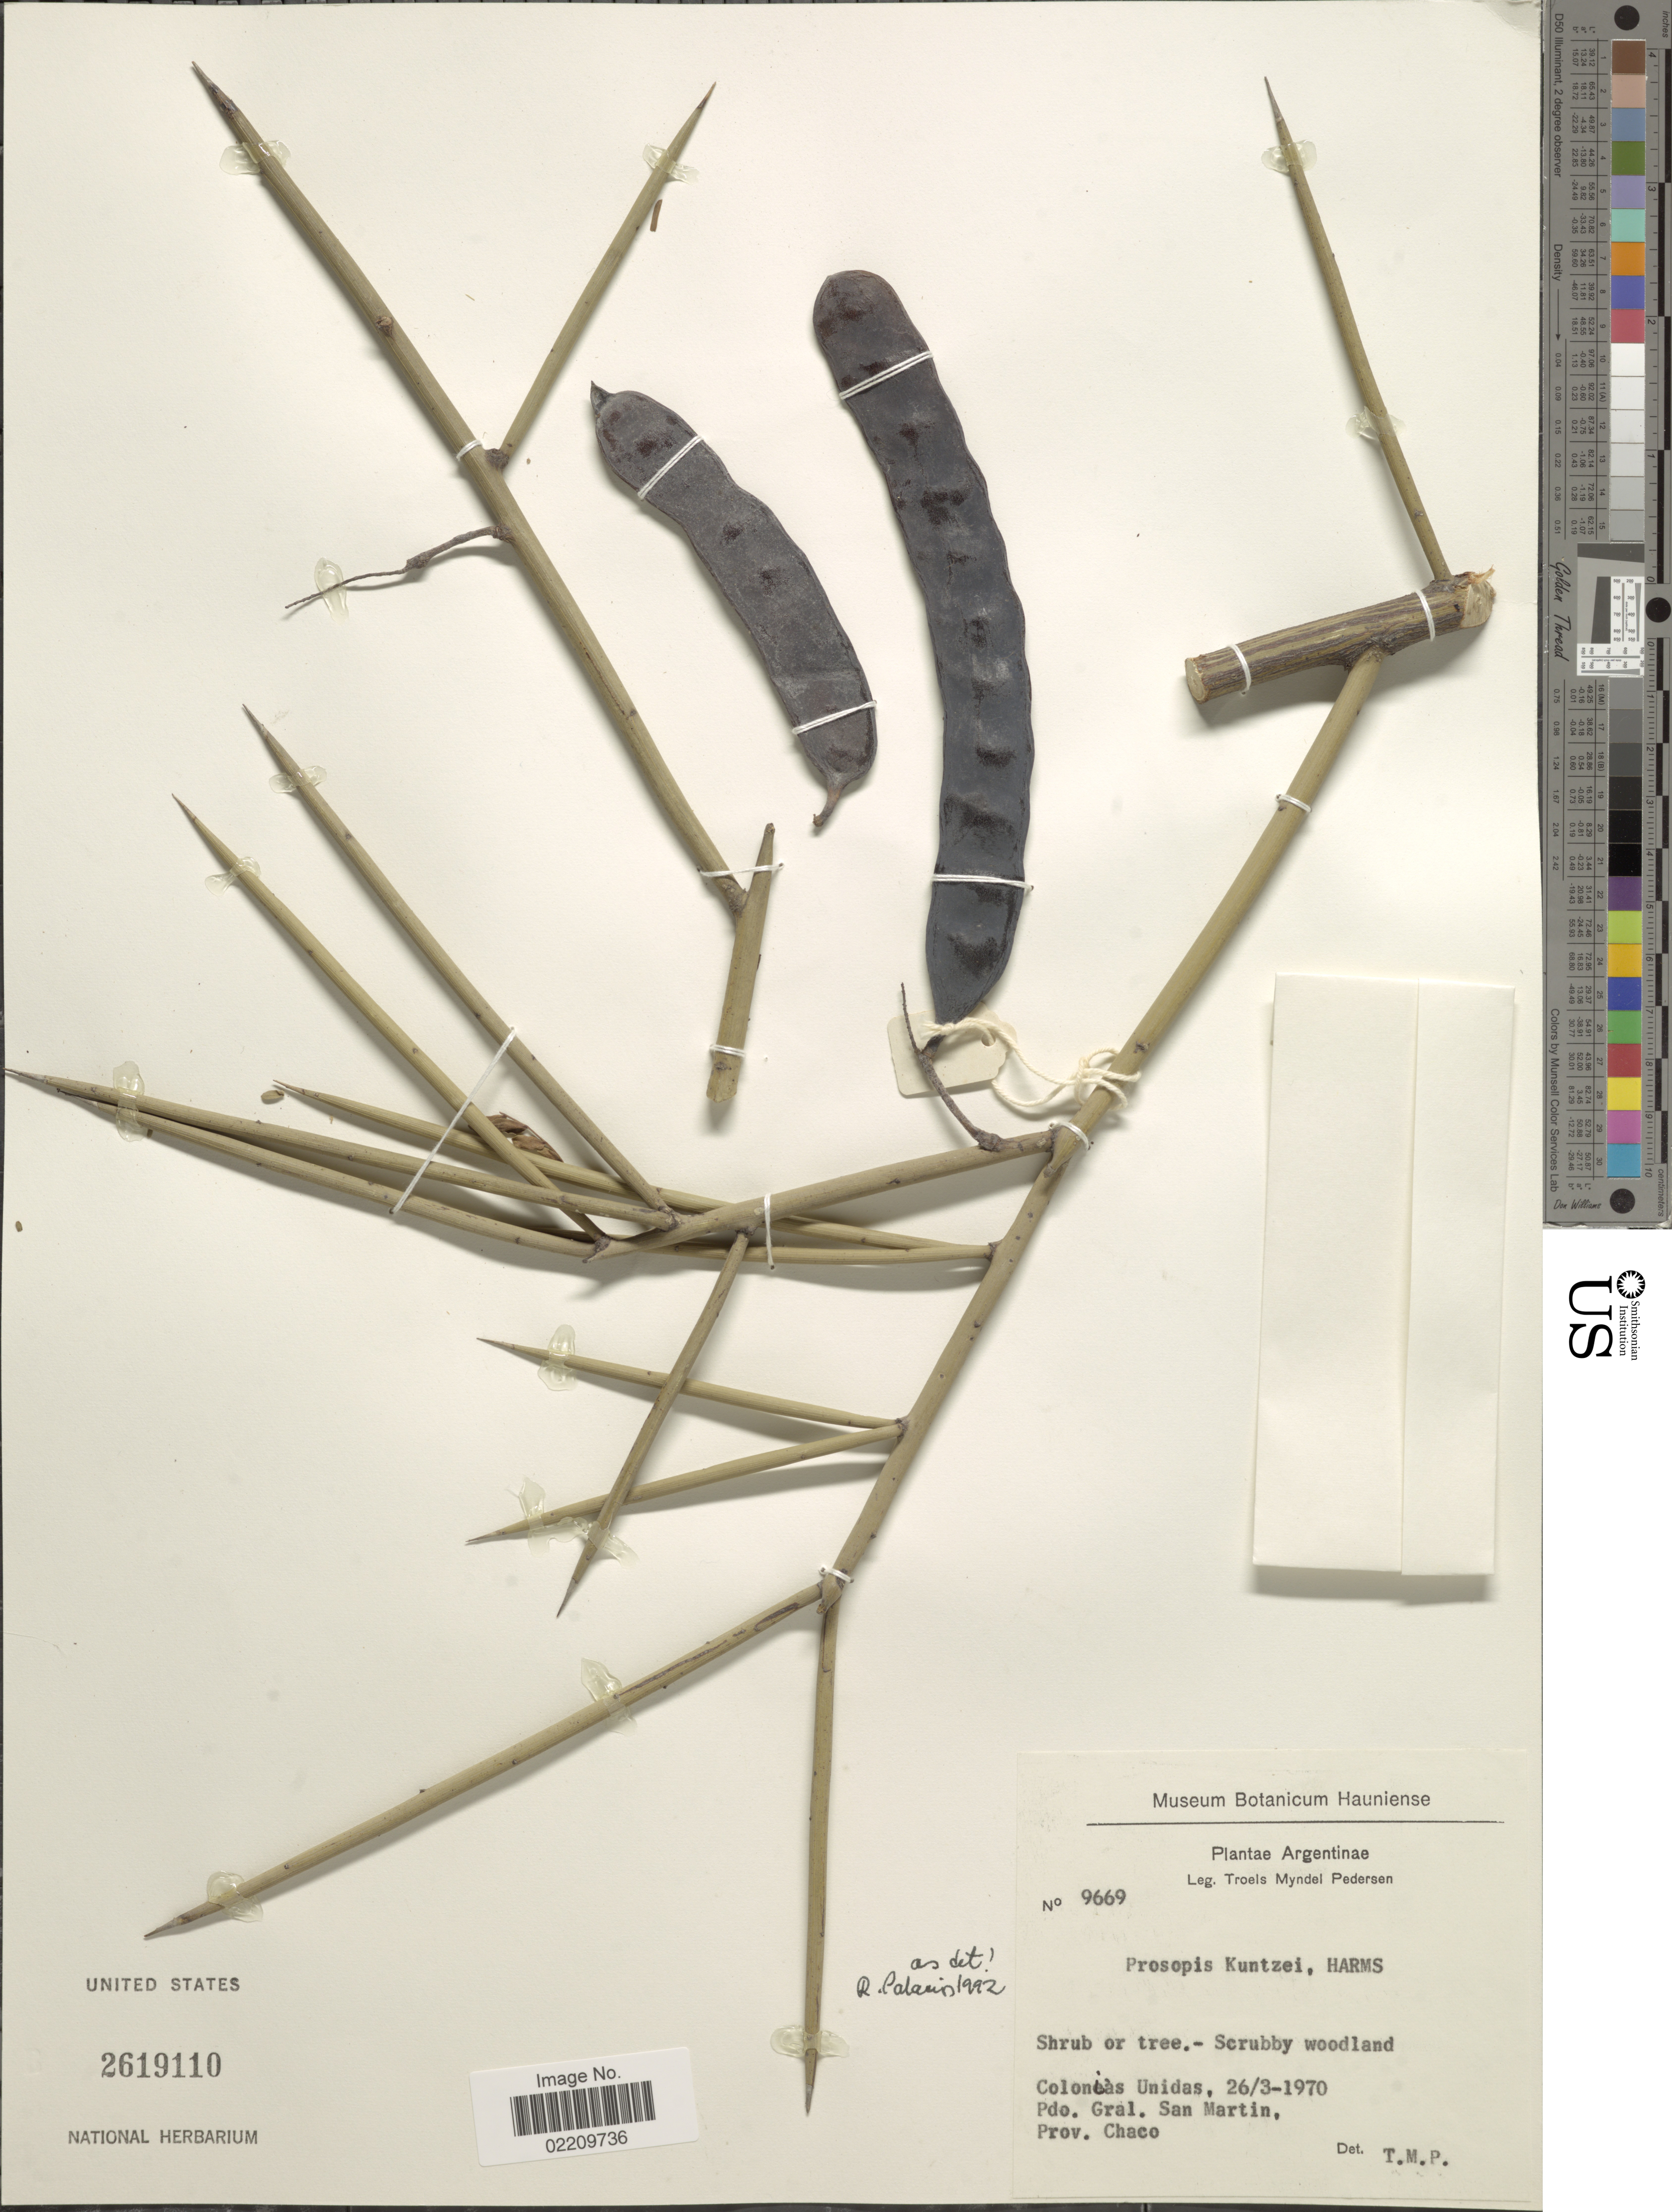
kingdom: Plantae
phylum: Tracheophyta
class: Magnoliopsida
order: Fabales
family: Fabaceae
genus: Neltuma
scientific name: Neltuma kuntzei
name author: (Harms ex Kuntze) C. E. Hughes & G.P. Lewis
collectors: T. Pederson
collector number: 9669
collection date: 1970-03-26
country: Argentina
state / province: Chaco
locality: Coloniàs Unidas. Pdo. Gral, San Martin, Prov. Chaco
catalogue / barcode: US 2619110